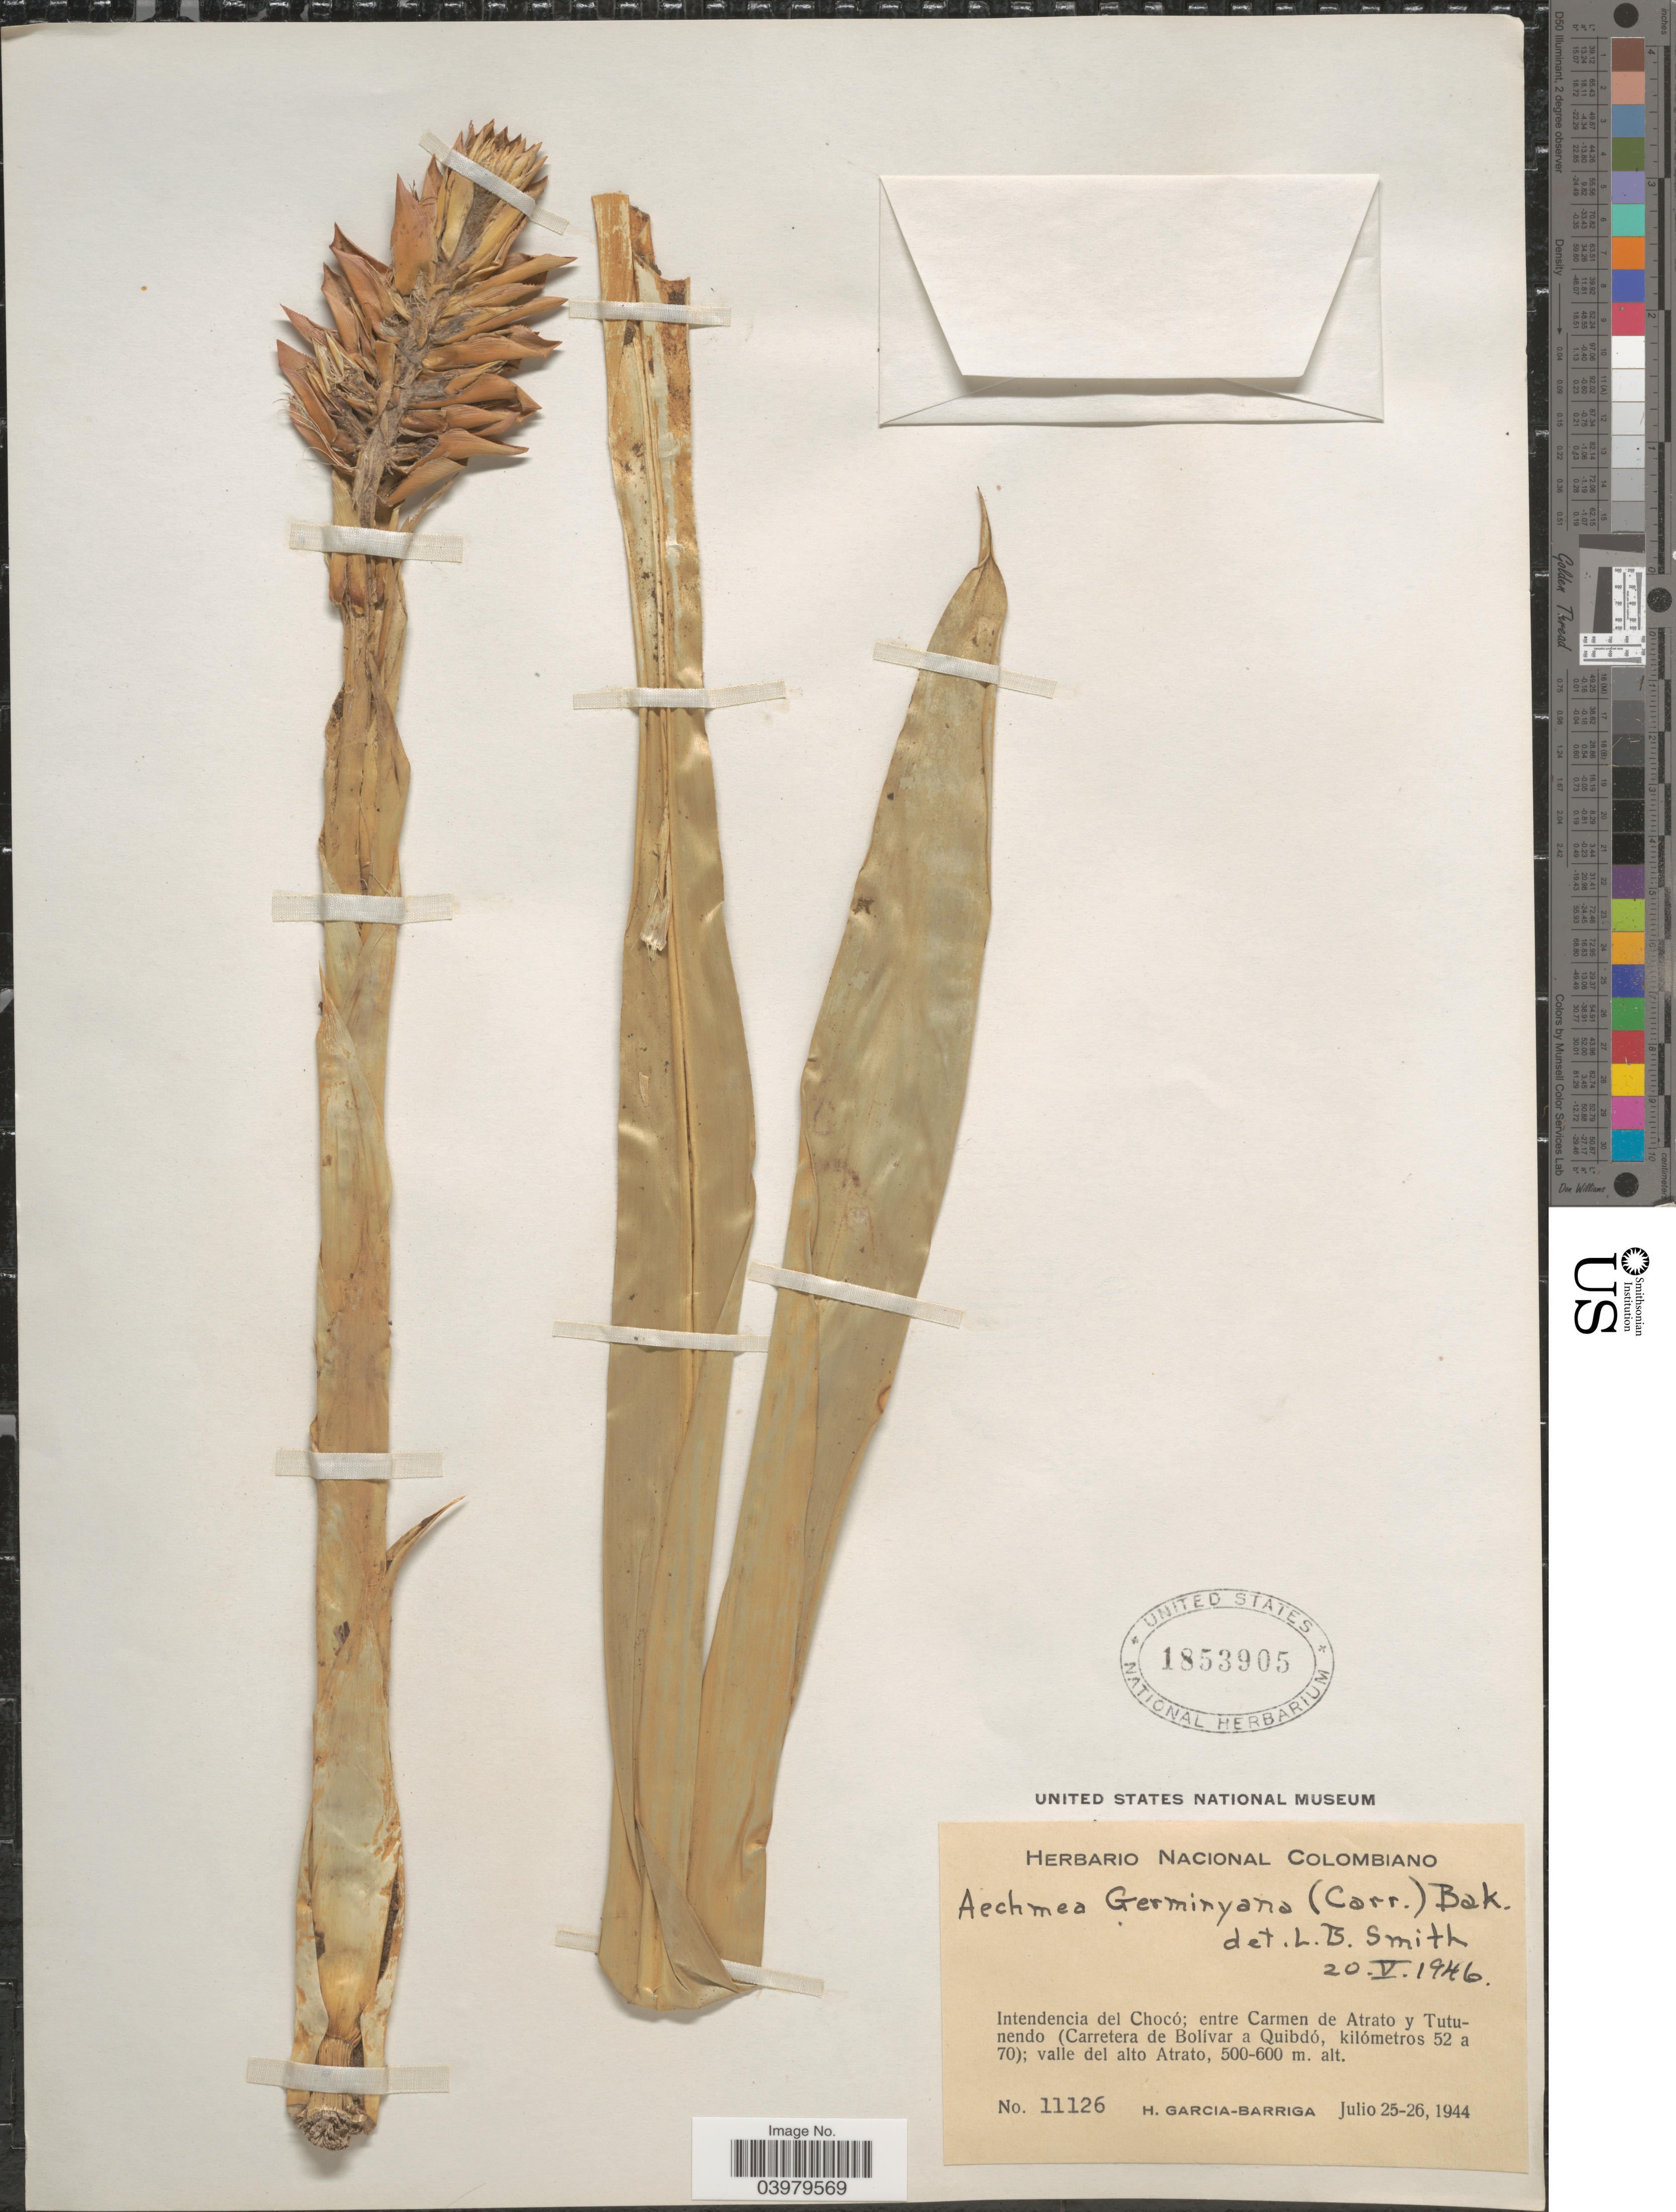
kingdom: Plantae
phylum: Tracheophyta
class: Liliopsida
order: Poales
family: Bromeliaceae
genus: Aechmea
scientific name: Aechmea germinyana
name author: (Carrière) Baker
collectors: H. García Barriga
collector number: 11126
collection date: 1944-07-25/1944-07-26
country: Colombia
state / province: Chocó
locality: Intendencia del Chocó; entre Carmen de Atrato y Tutunendo (Carretera de Bolívar a Quibdó, kilómetros 52 a 70); valle del alto Atrato.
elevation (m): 500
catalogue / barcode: US 1853905